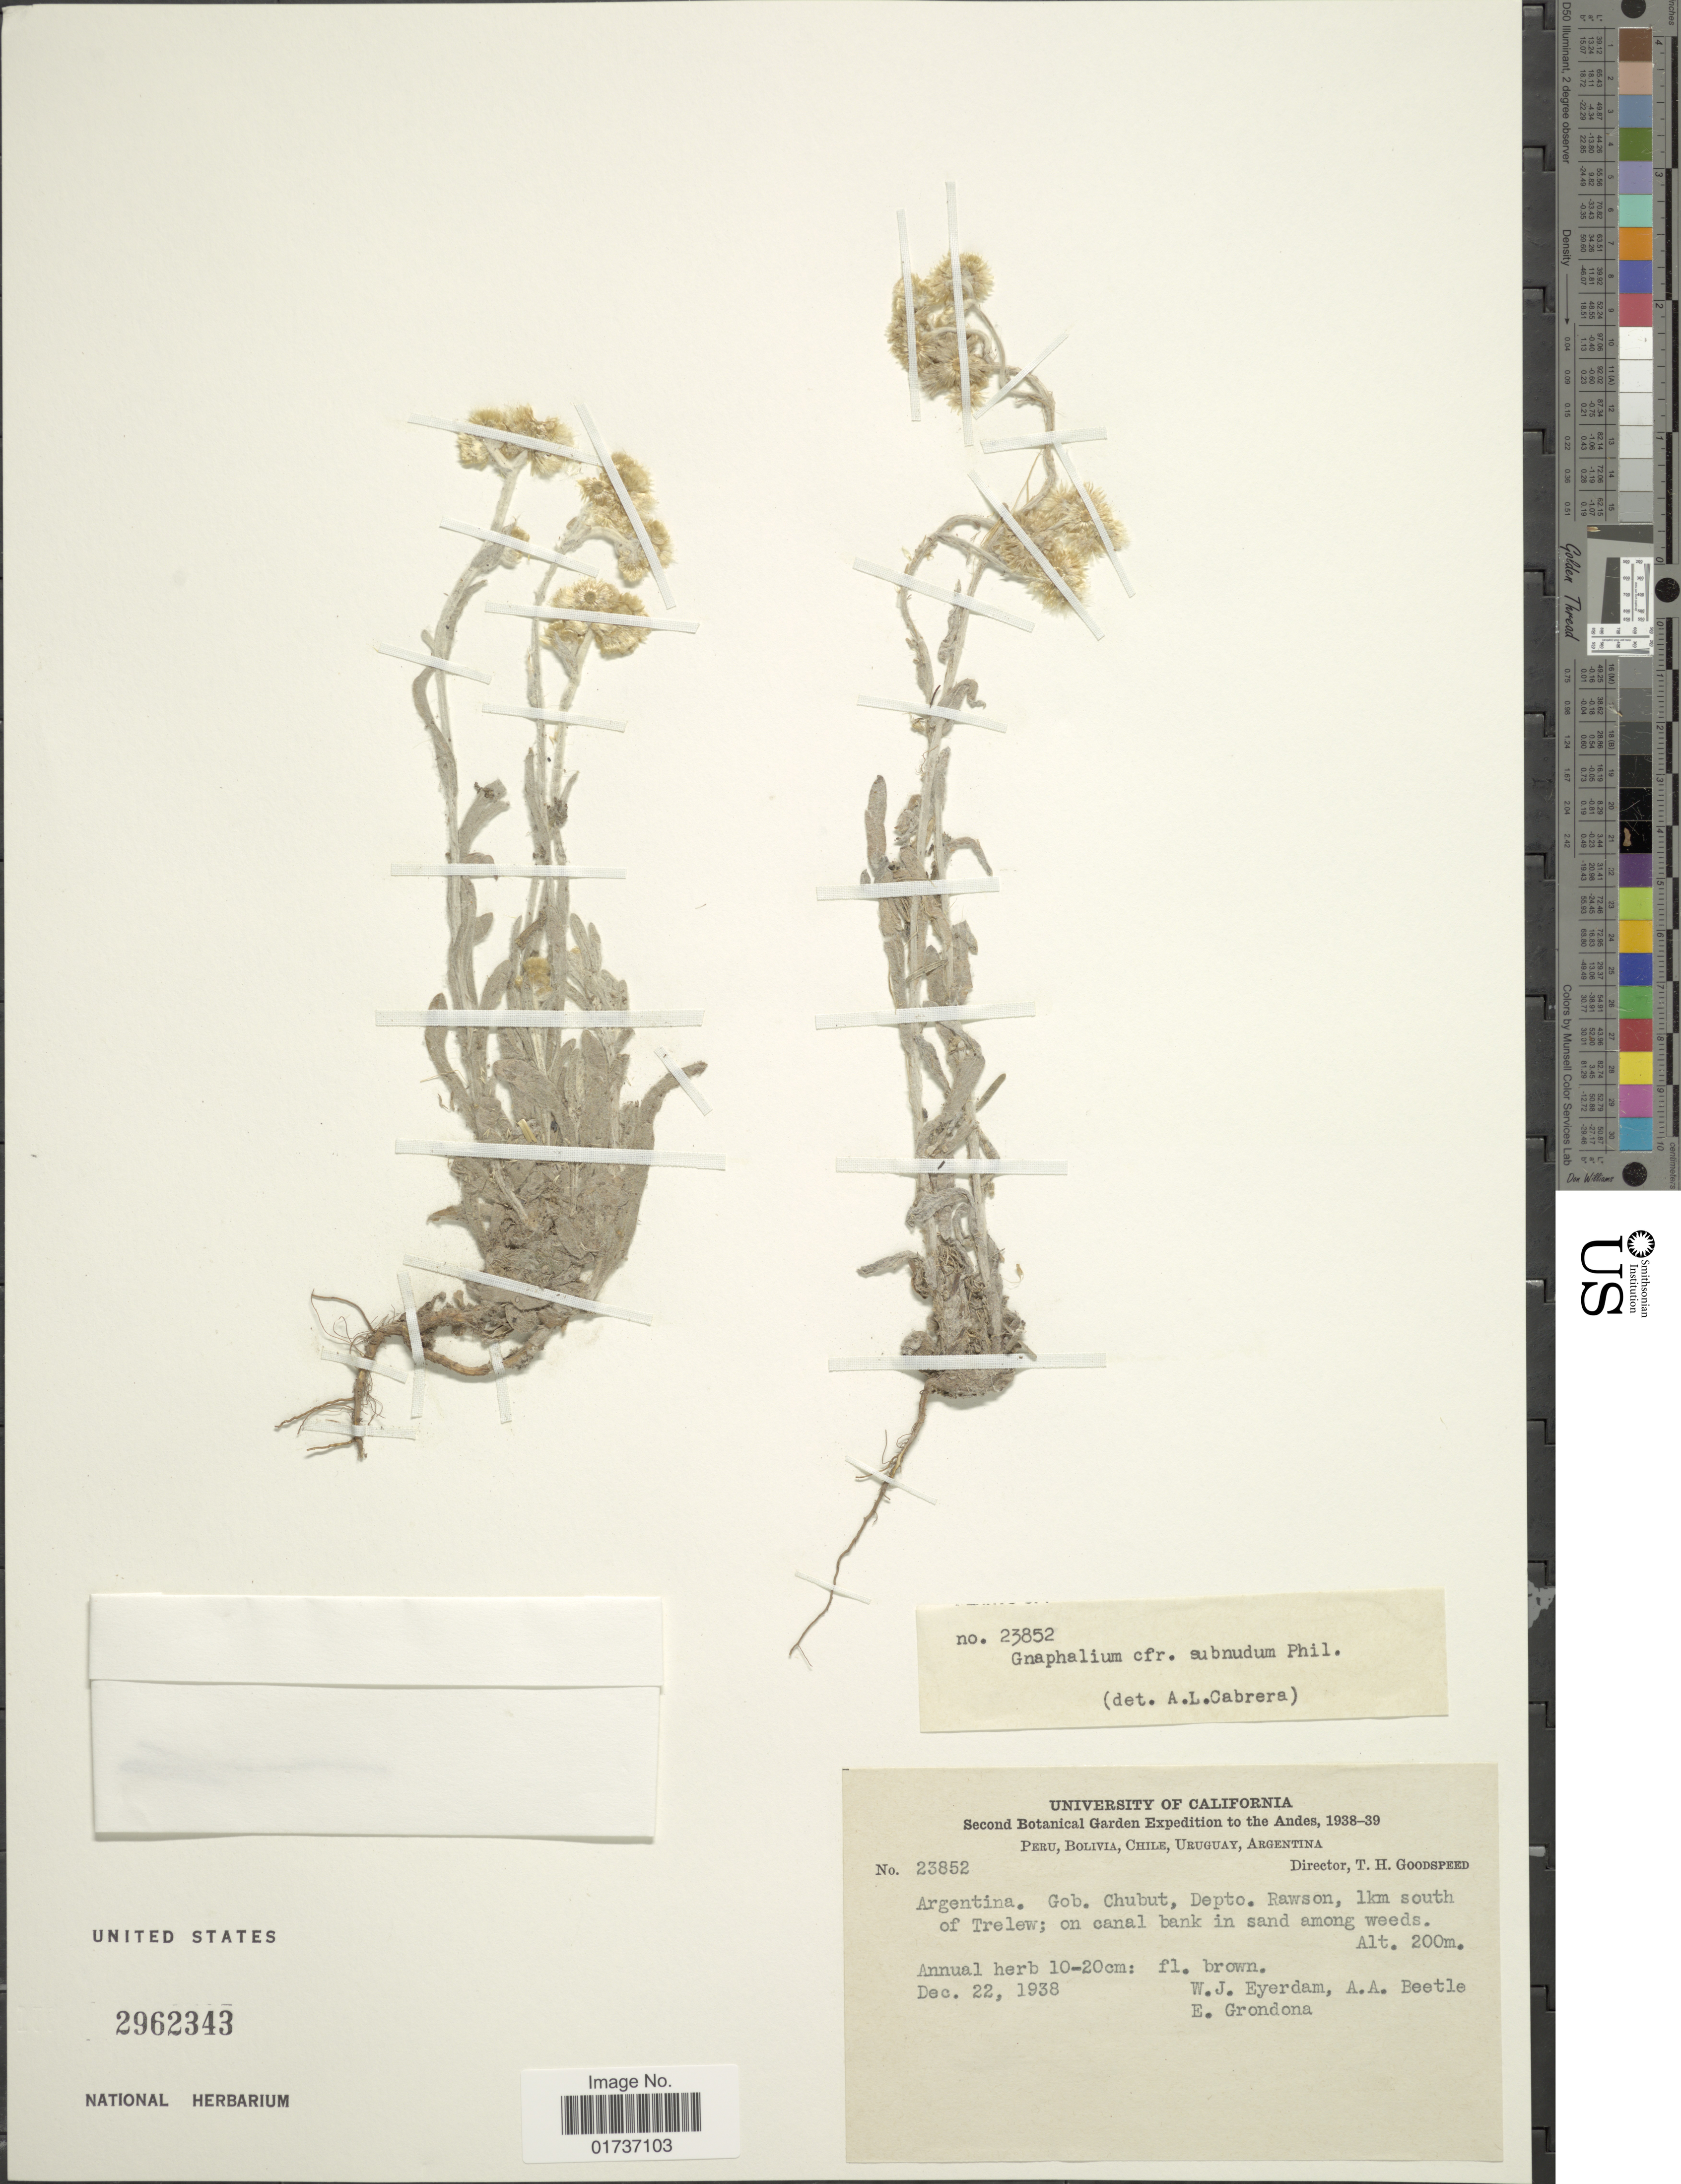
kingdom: Plantae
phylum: Tracheophyta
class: Magnoliopsida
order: Asterales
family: Asteraceae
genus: Gnaphalium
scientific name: Gnaphalium montevidense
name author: Spreng.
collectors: W. J. Eyerdam, A. A. Beetle & E. Grondona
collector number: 23852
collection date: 1938-12-22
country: Argentina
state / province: Chubut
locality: Gob. Chubut, Depto Rawson, 1km south of Trelew; on canal bank in sand among weeds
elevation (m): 200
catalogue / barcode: US 2962343